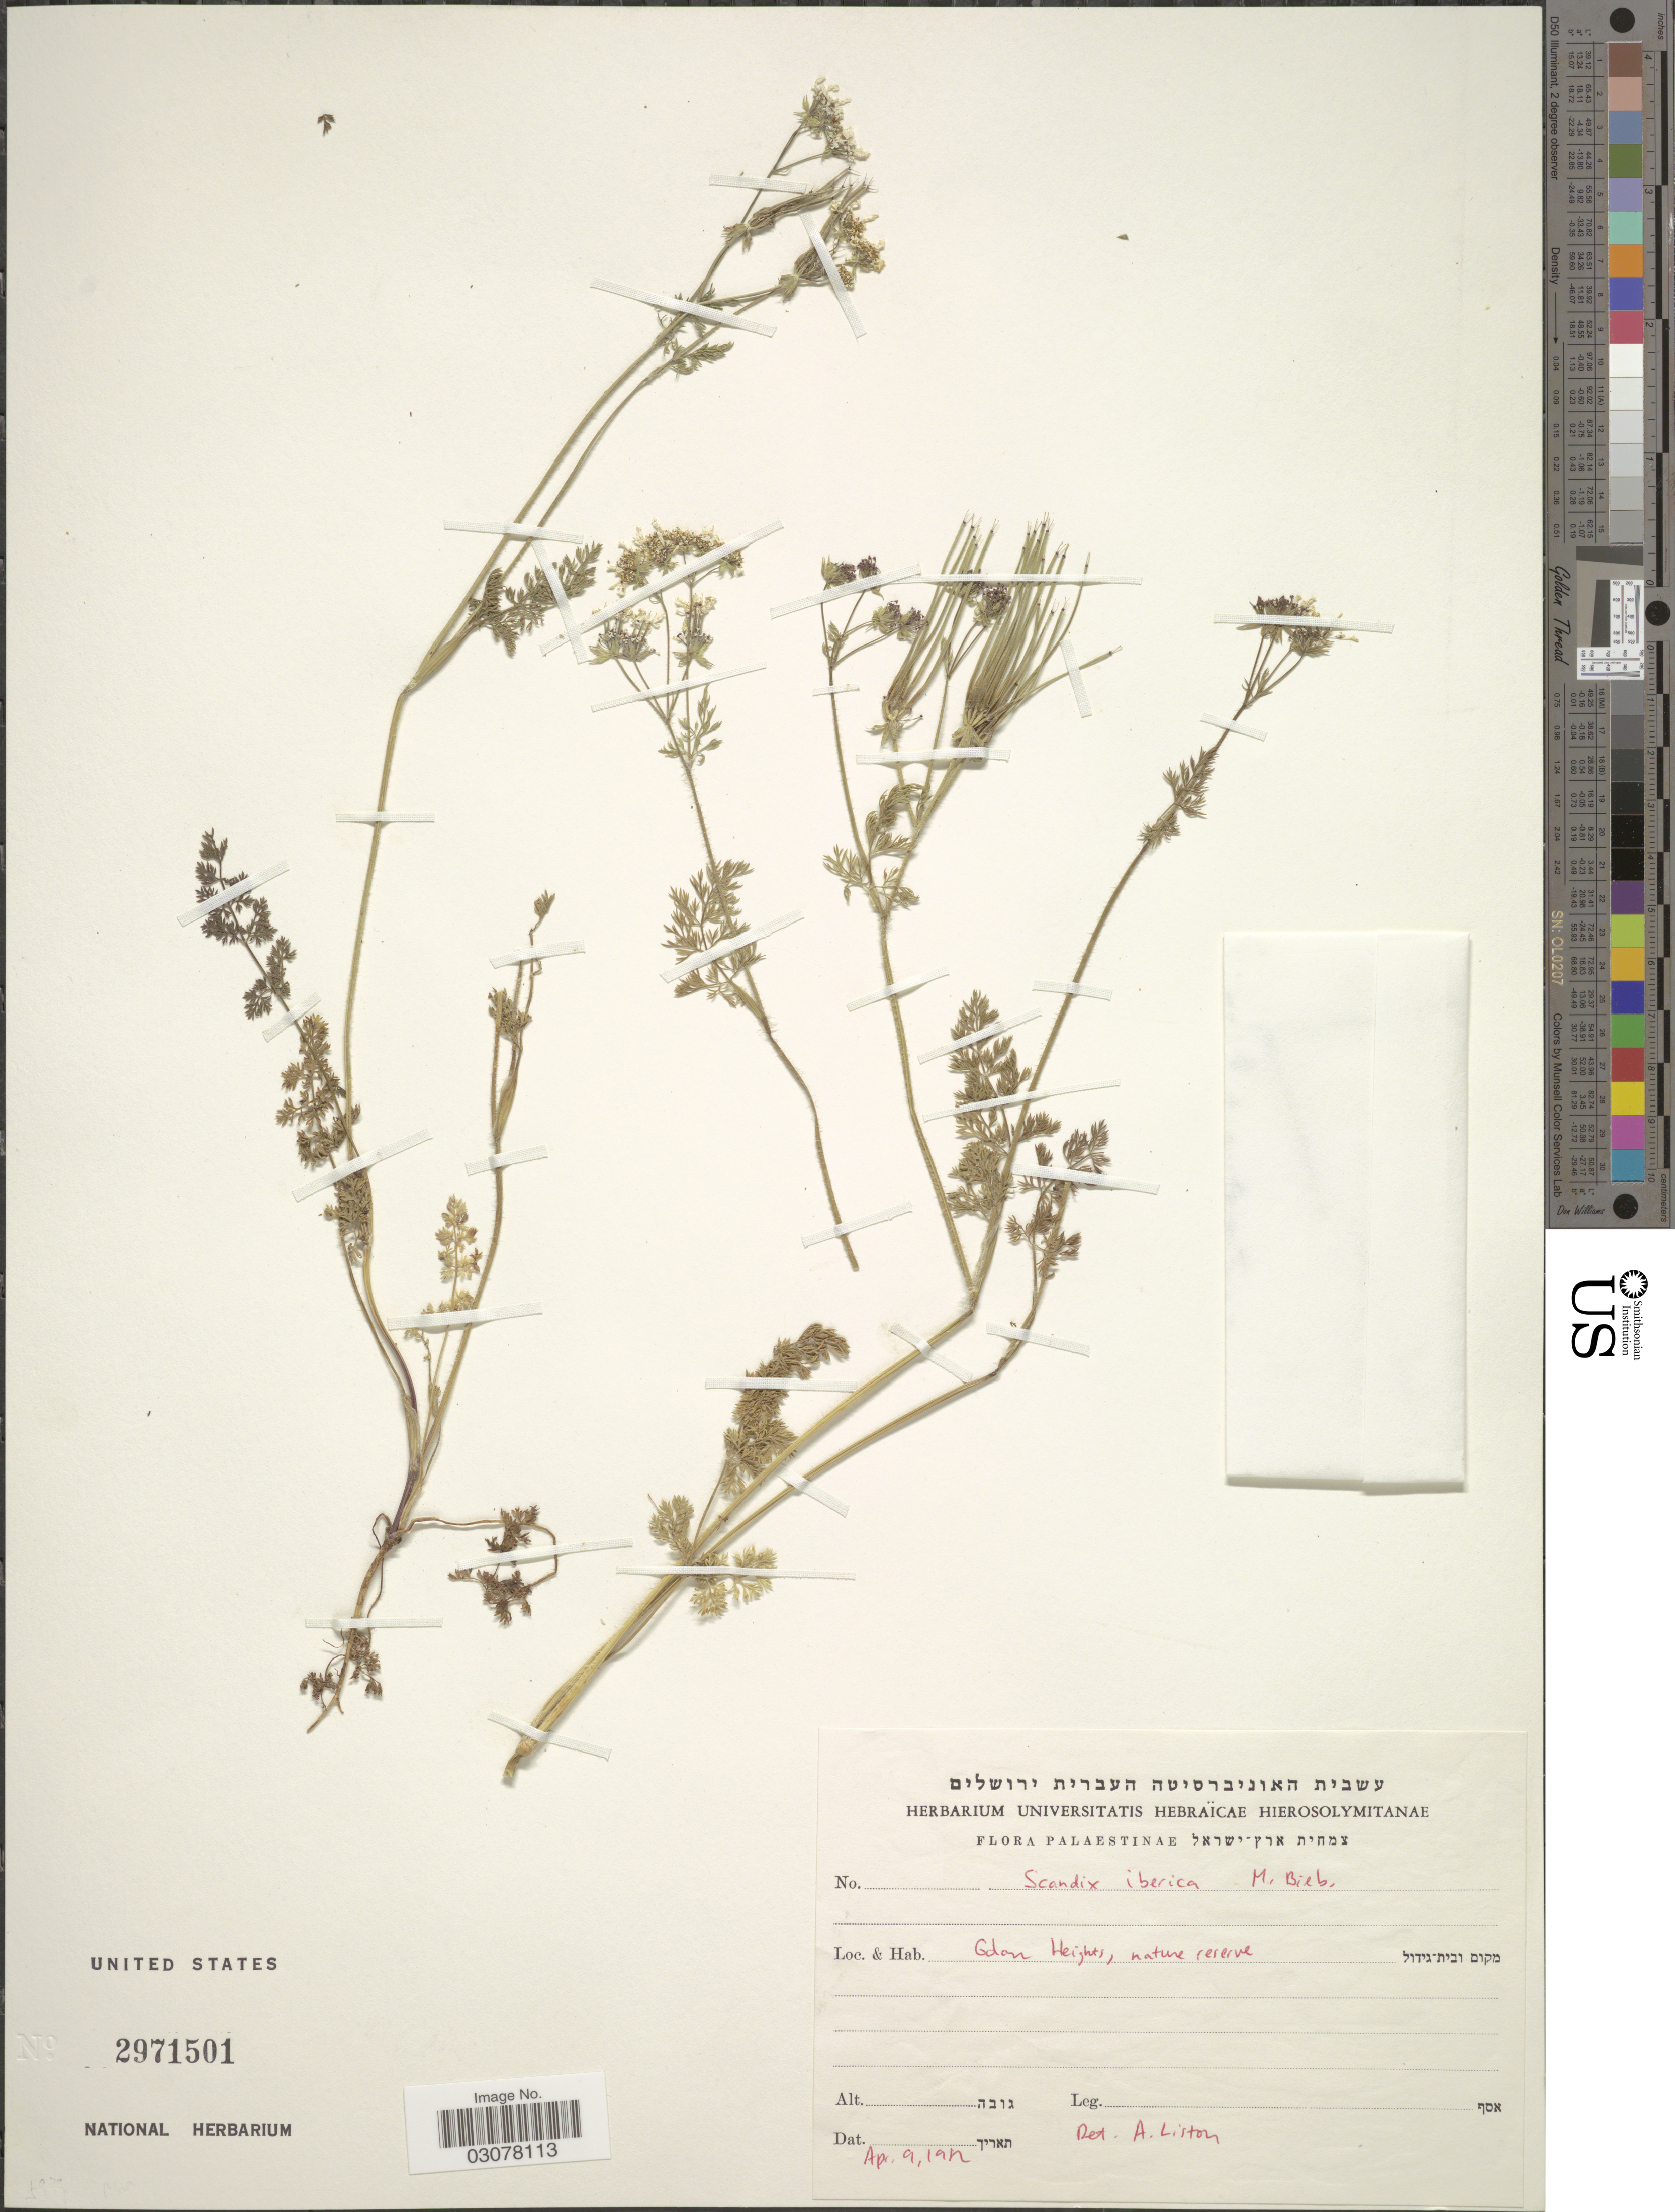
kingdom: Plantae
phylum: Tracheophyta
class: Magnoliopsida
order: Apiales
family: Apiaceae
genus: Scandix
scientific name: Scandix iberica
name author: M. Bieb.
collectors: Herbarium Universitatis Hebraicae Hierosolymitanae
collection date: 1912-04-09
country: Israel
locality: Palaestinae. Gdon Hights, nature reserve.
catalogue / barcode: US 2971501